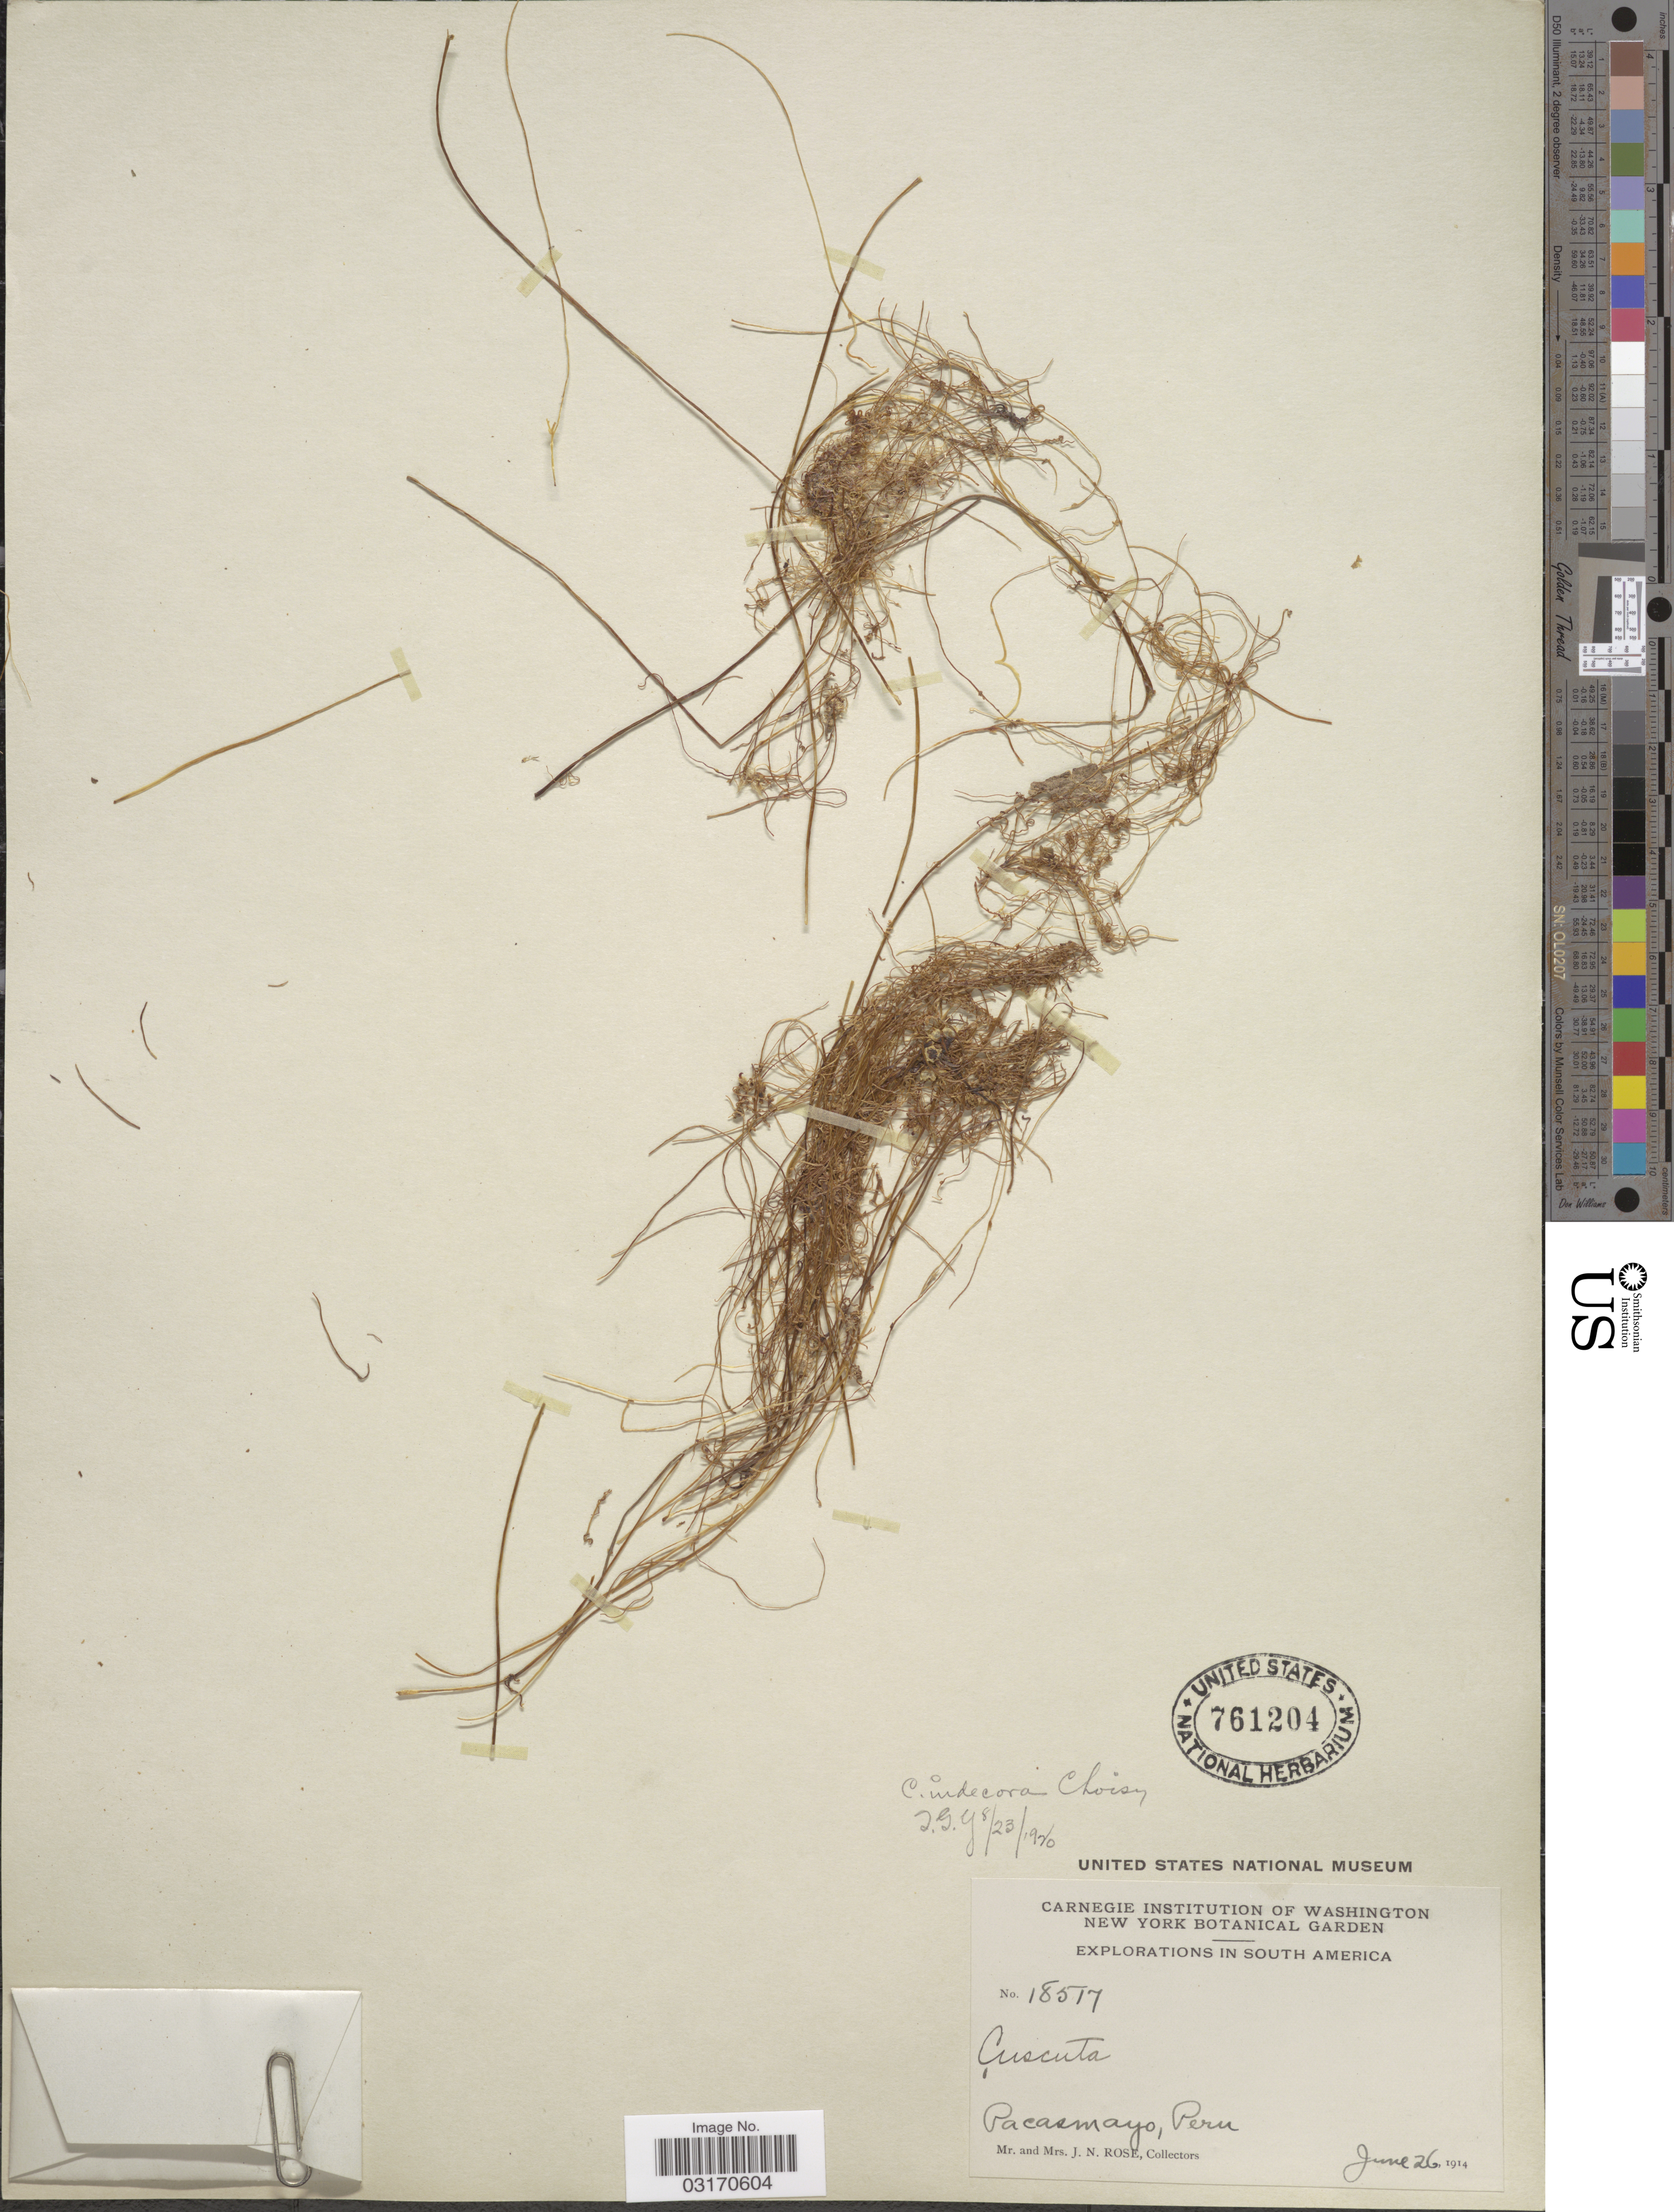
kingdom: Plantae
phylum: Tracheophyta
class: Magnoliopsida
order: Solanales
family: Convolvulaceae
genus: Cuscuta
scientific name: Cuscuta indecora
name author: Choisy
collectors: J. N. Rose & L. B. Rose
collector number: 18517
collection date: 1914-06-26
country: Peru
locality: Pacasmayo.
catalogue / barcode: US 761204